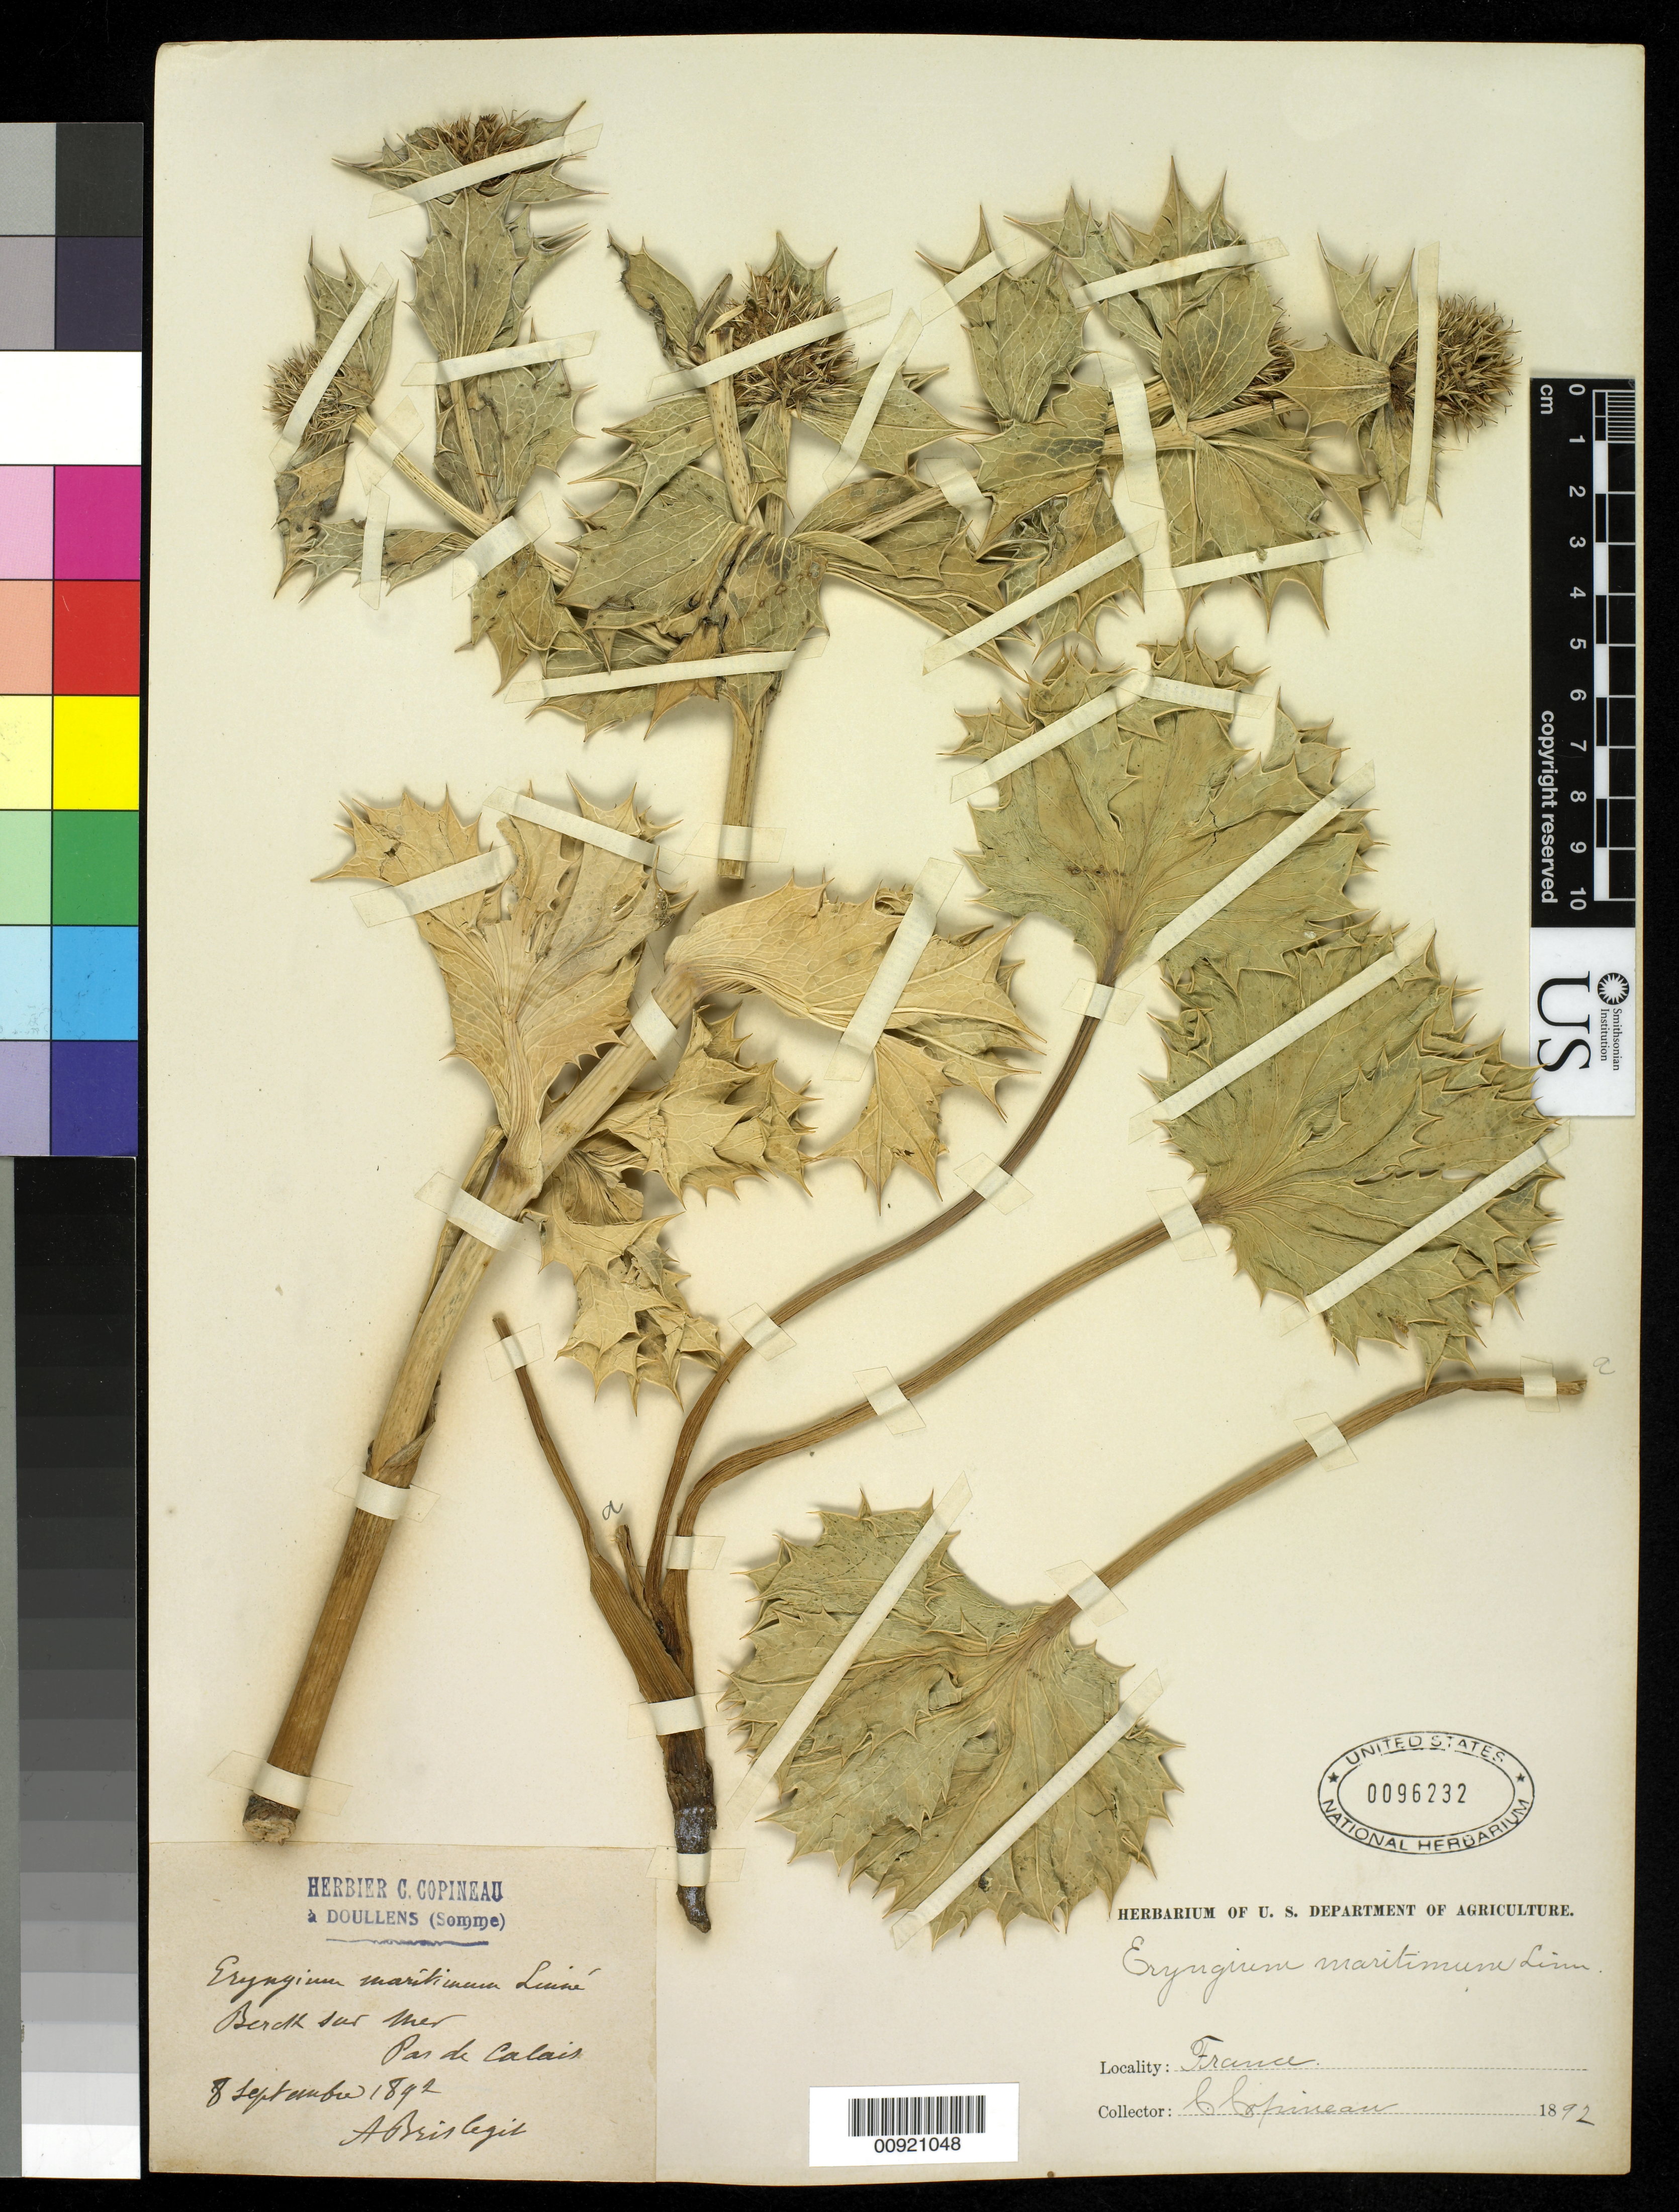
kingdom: Plantae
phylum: Tracheophyta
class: Magnoliopsida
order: Apiales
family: Apiaceae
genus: Eryngium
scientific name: Eryngium maritimum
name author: L.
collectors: Bris, A.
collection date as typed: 08 Sep 1892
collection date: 1892-09-08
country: France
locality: Berdt sur Mer Par di Calais.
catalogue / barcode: US 96232